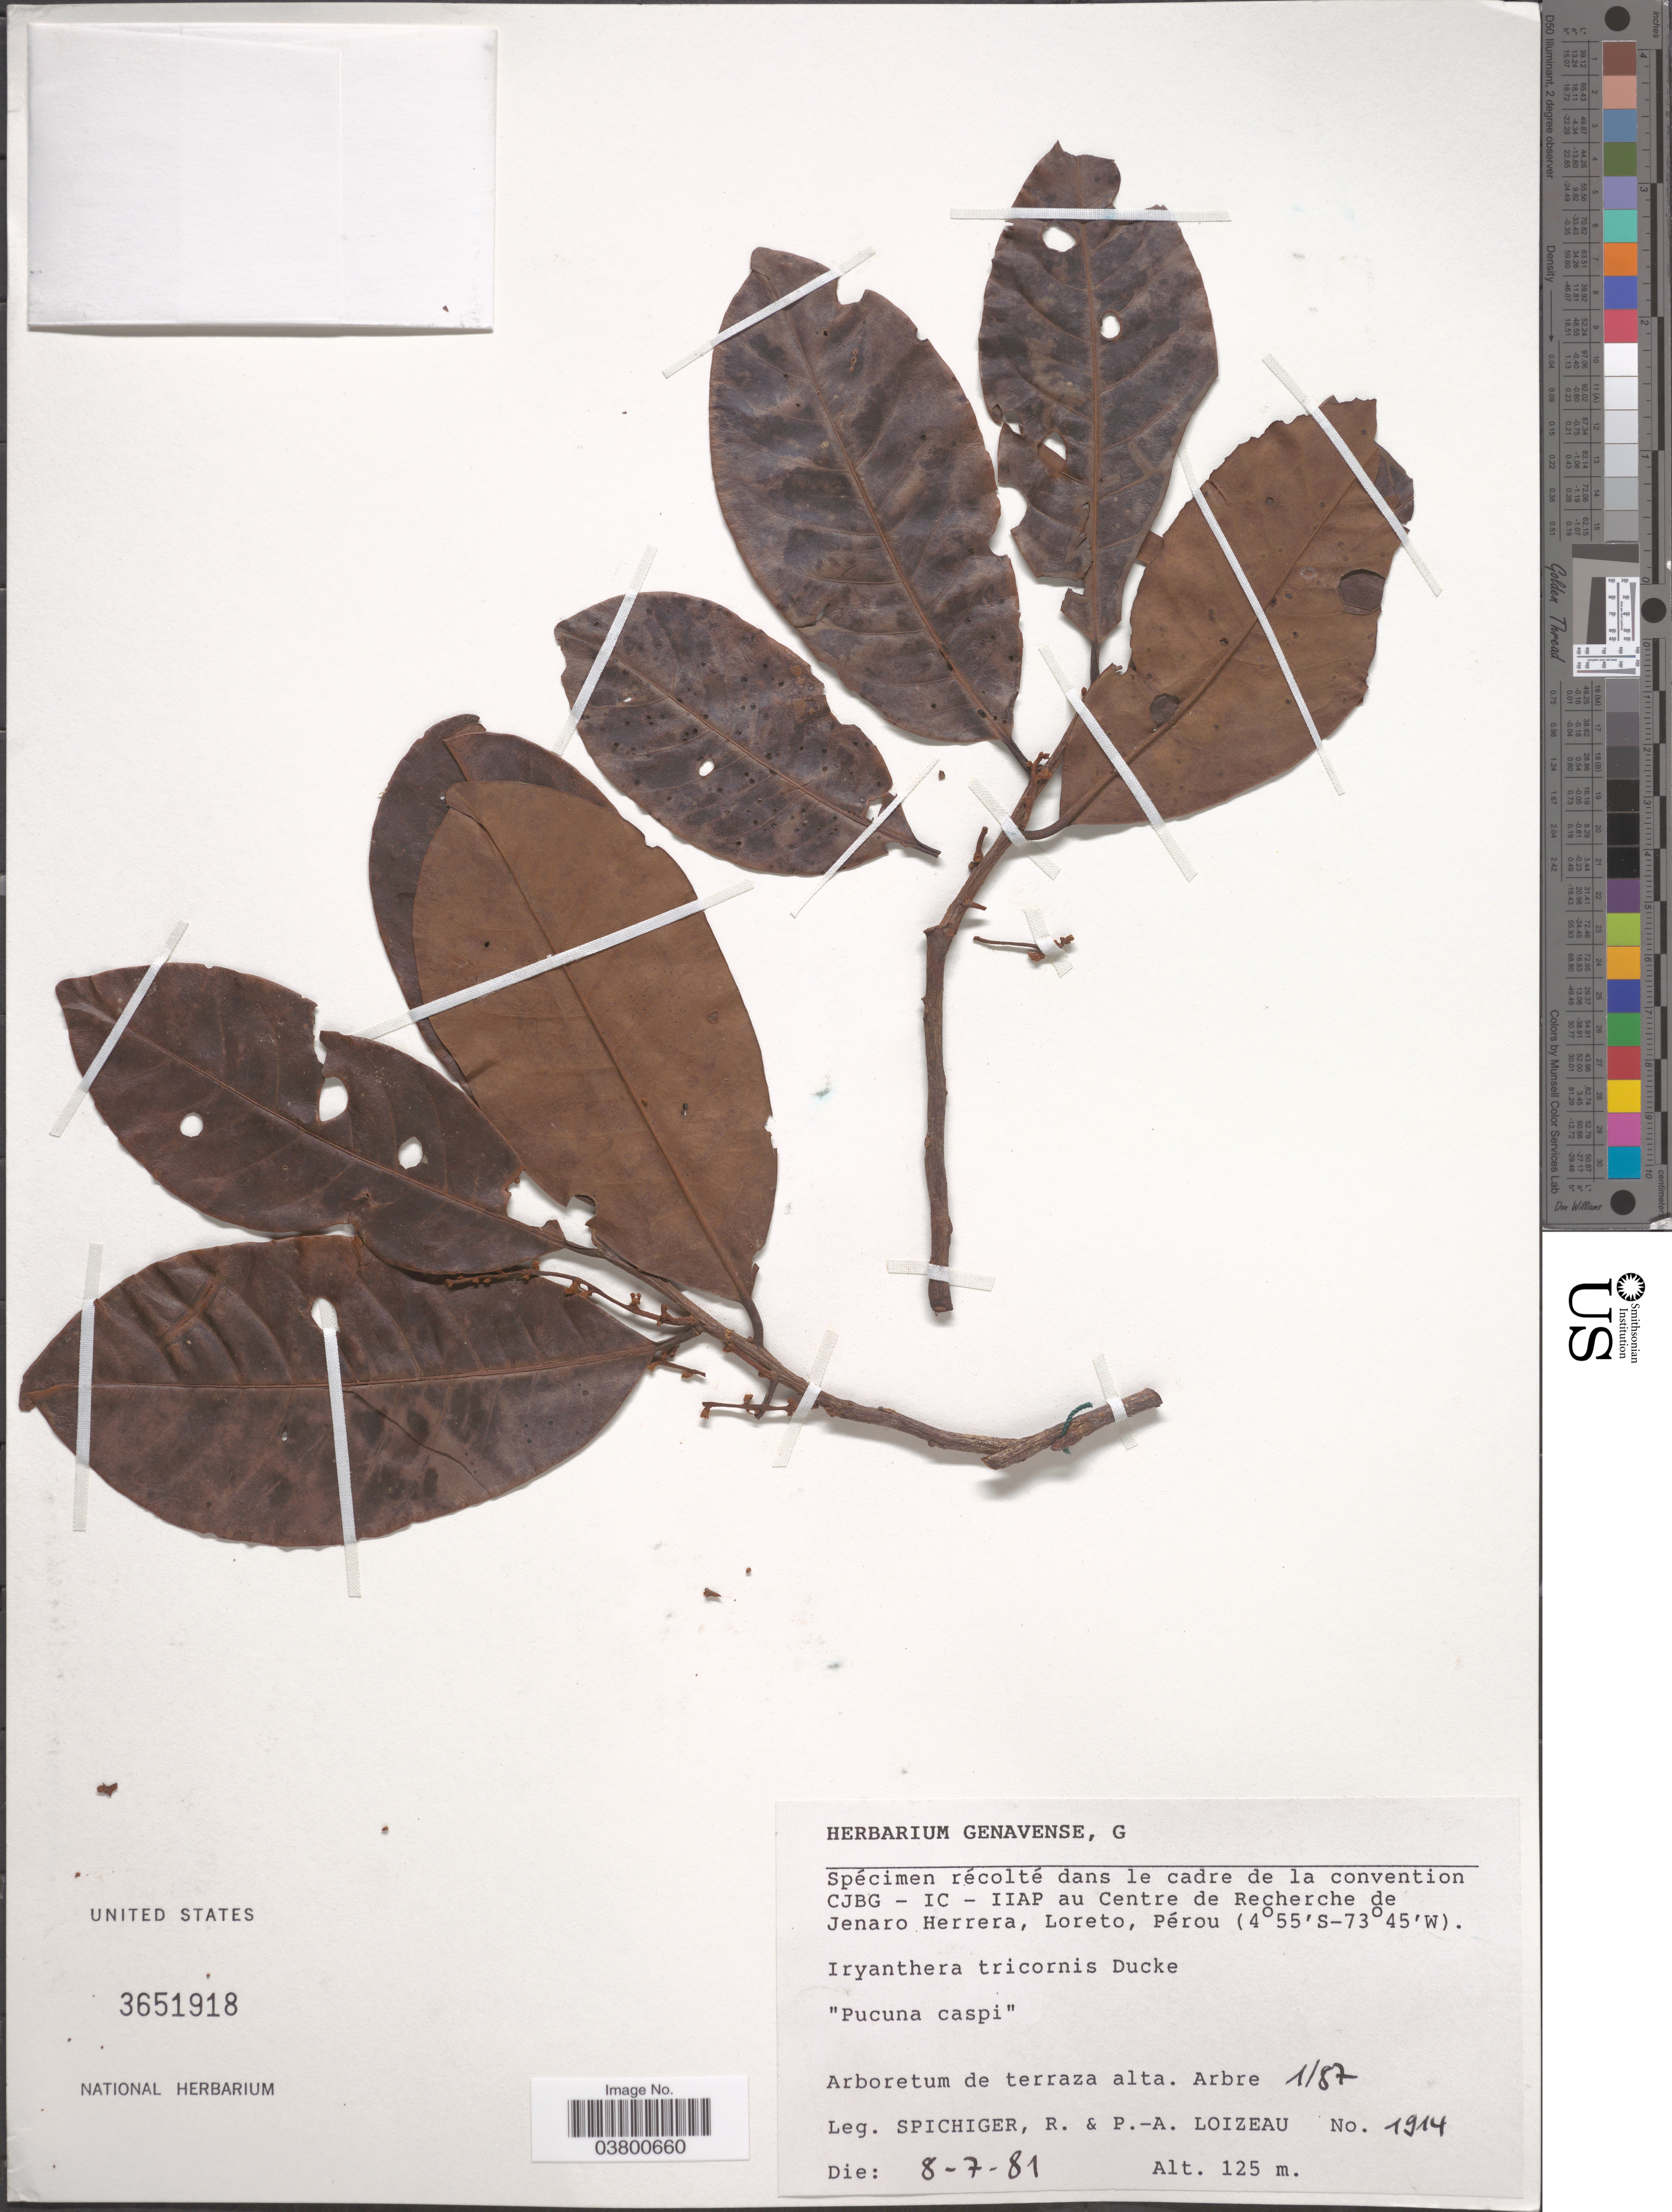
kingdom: Plantae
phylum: Tracheophyta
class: Magnoliopsida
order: Magnoliales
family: Myristicaceae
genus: Iryanthera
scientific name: Iryanthera tricornis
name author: Ducke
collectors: R. Spichiger & P. Loizeau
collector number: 1914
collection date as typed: Transcribed d/m/y: 8/7/81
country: Peru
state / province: Loreto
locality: Centre de Recherche de Jenaro Herrera, Loreto, Pérou. Arboretum de terraza alta. Arbre 1/87.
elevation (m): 125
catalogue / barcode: US 3651918